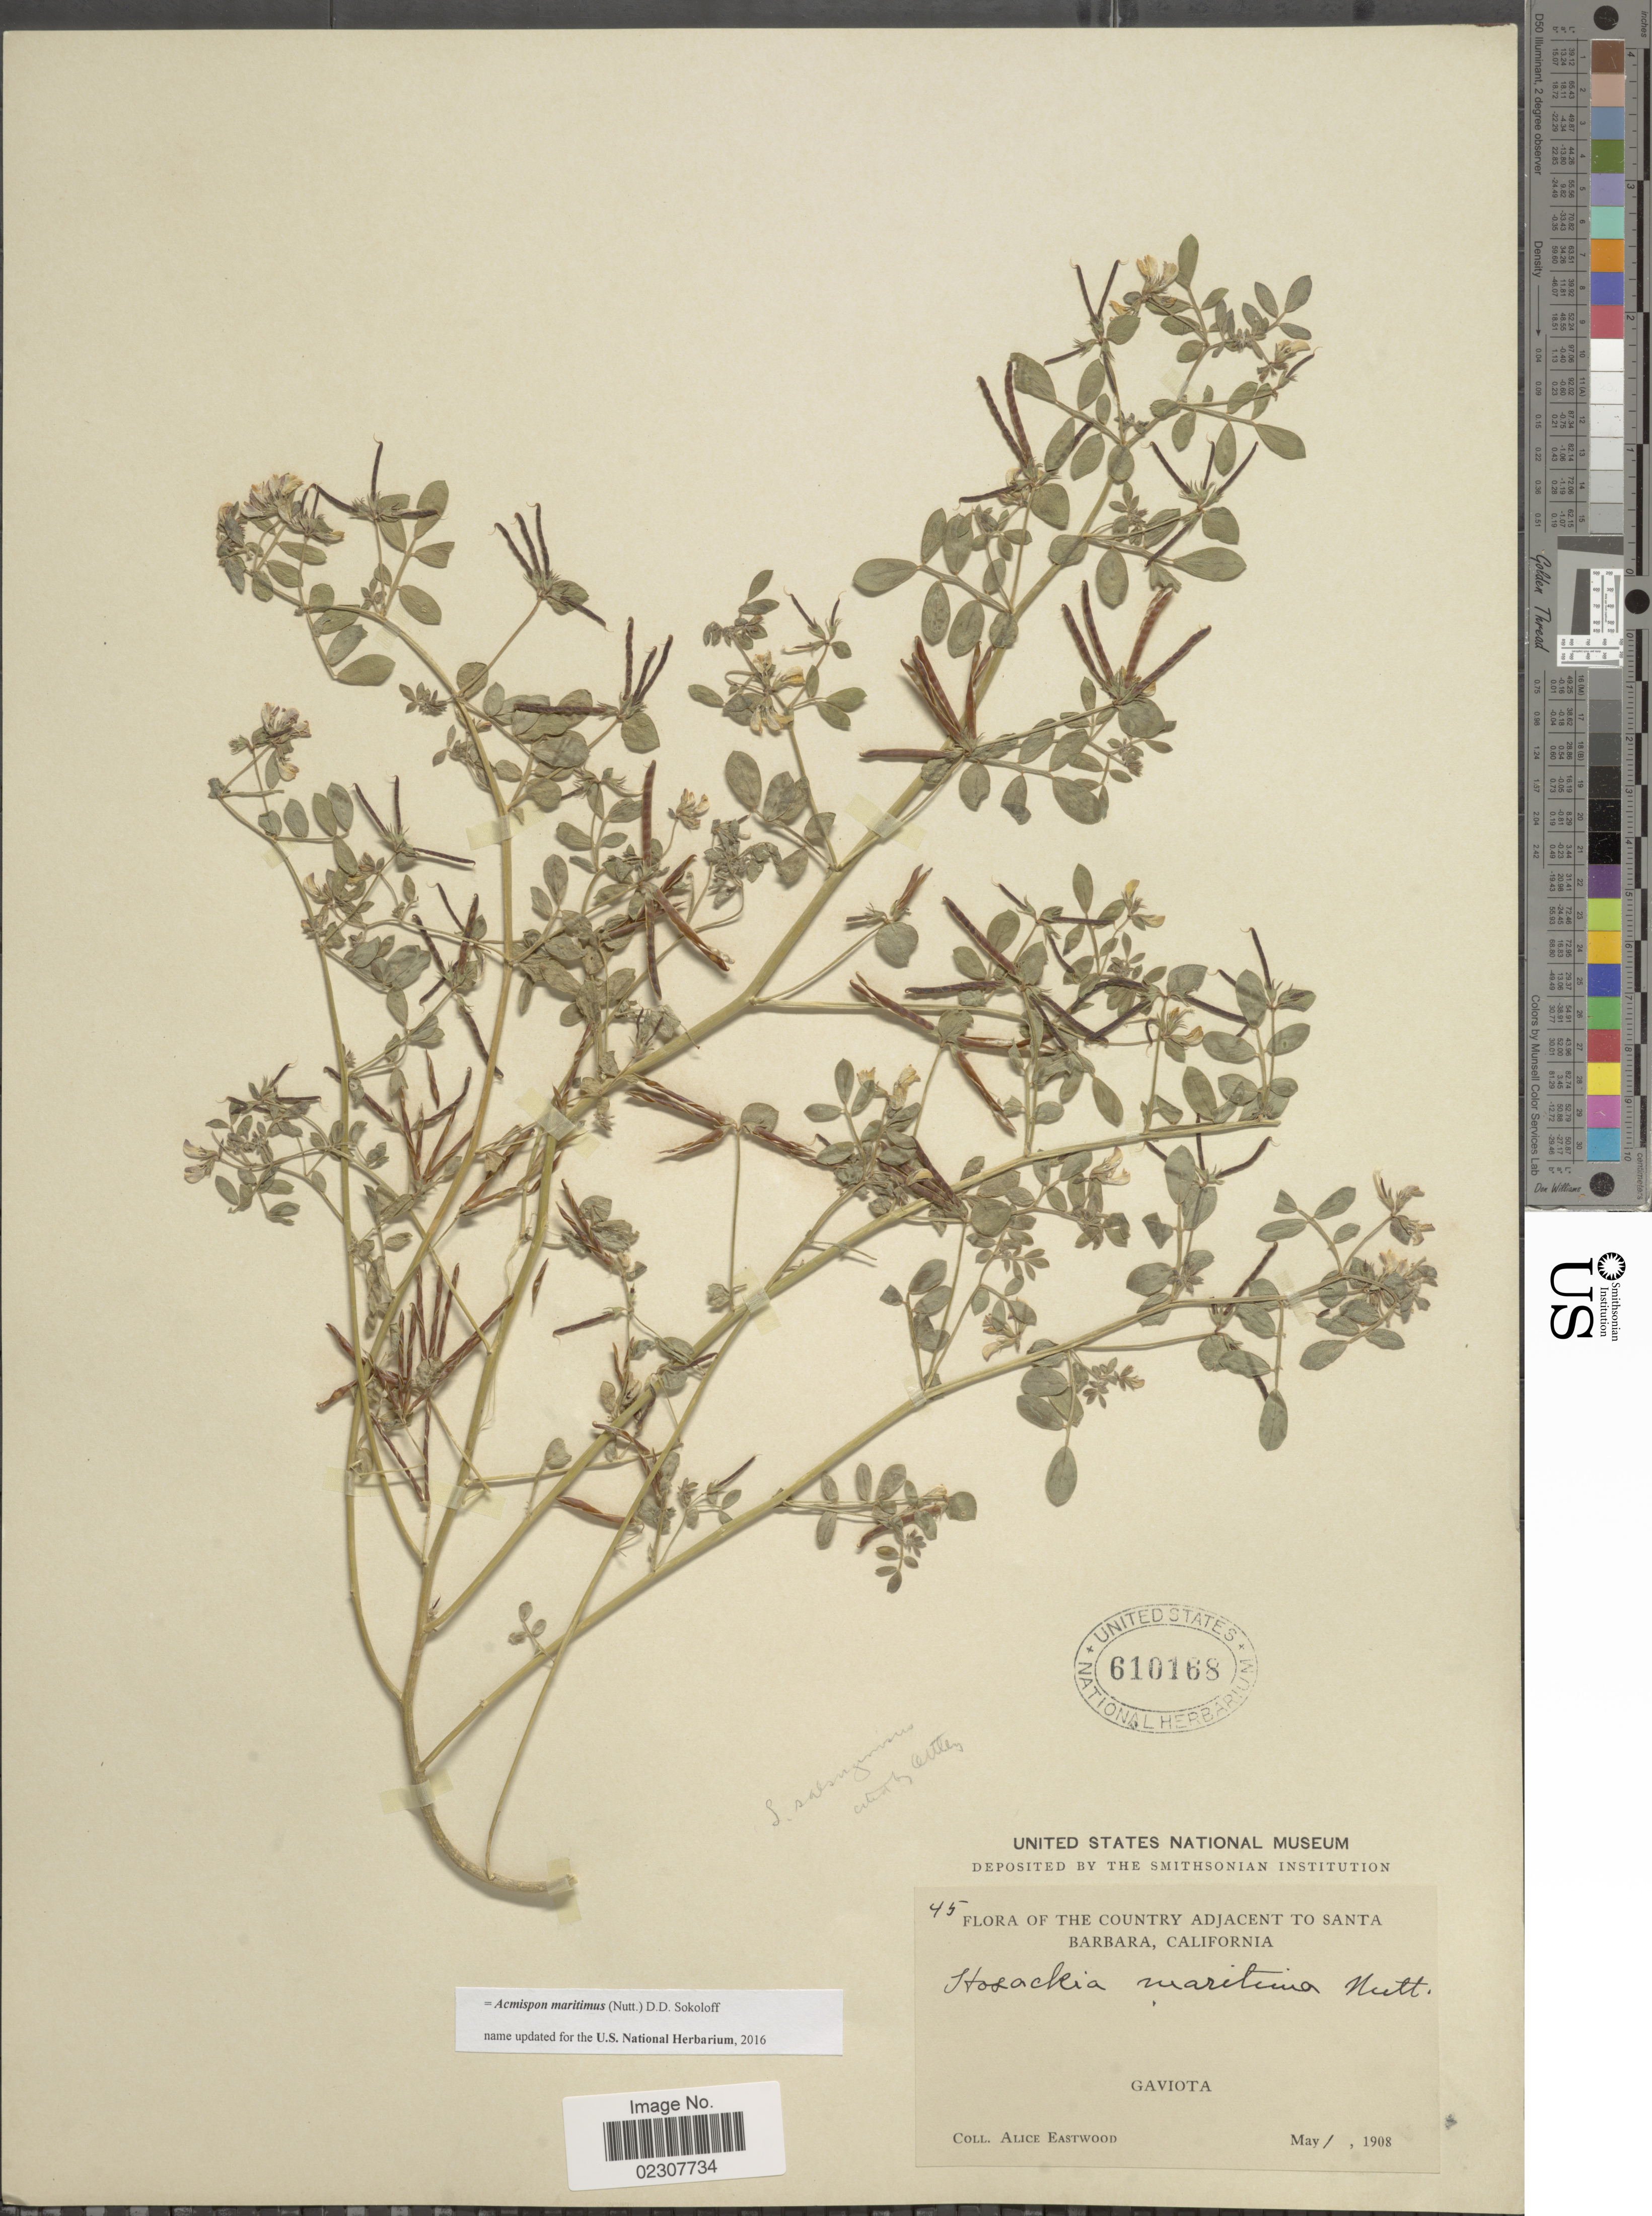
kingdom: Plantae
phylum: Tracheophyta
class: Magnoliopsida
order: Fabales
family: Fabaceae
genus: Acmispon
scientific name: Acmispon maritimus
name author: (Nutt.) D.D. Sokoloff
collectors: A. Eastwood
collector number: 45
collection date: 1908-05-01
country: United States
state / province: California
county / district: Santa Barbara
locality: The Country Adjacent to Santa Barbara, Gaviota.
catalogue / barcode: US 610168